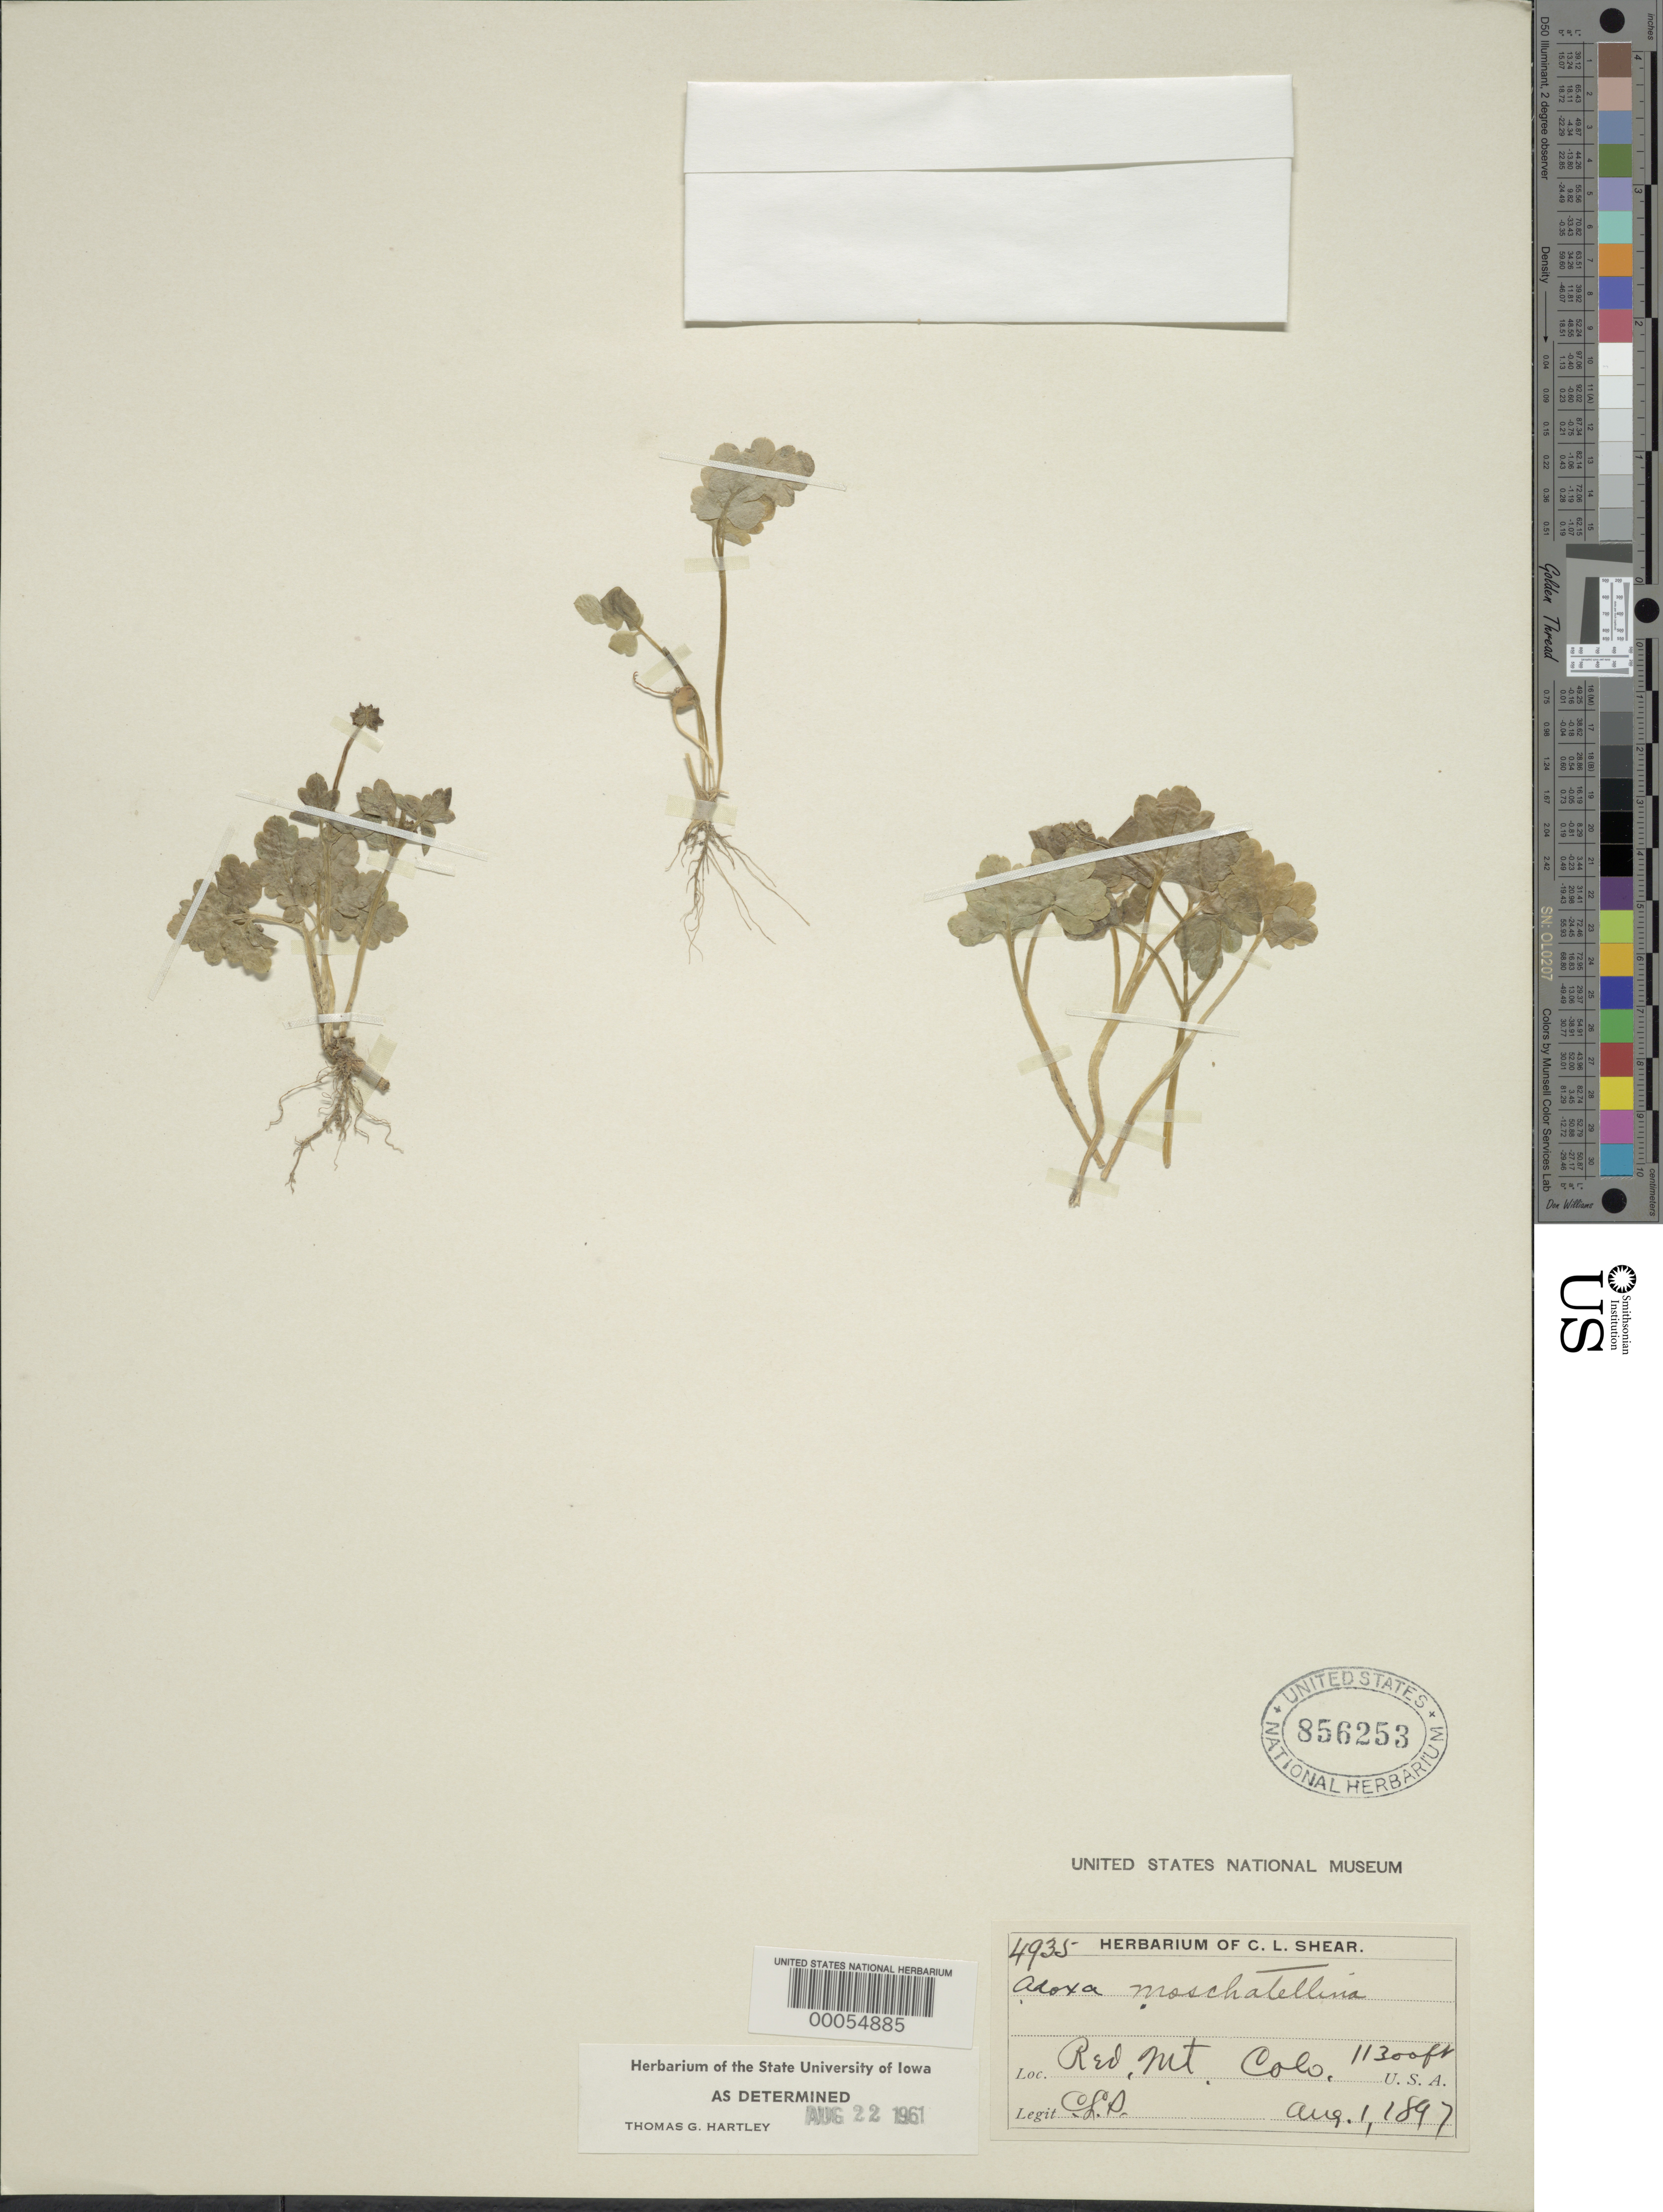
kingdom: Plantae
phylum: Tracheophyta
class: Magnoliopsida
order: Dipsacales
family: Viburnaceae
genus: Adoxa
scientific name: Adoxa moschatellina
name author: L.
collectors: C. Lear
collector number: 4935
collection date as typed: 01 Aug 1897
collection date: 1897-08-01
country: United States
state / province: Colorado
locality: Red mtn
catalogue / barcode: US 856253